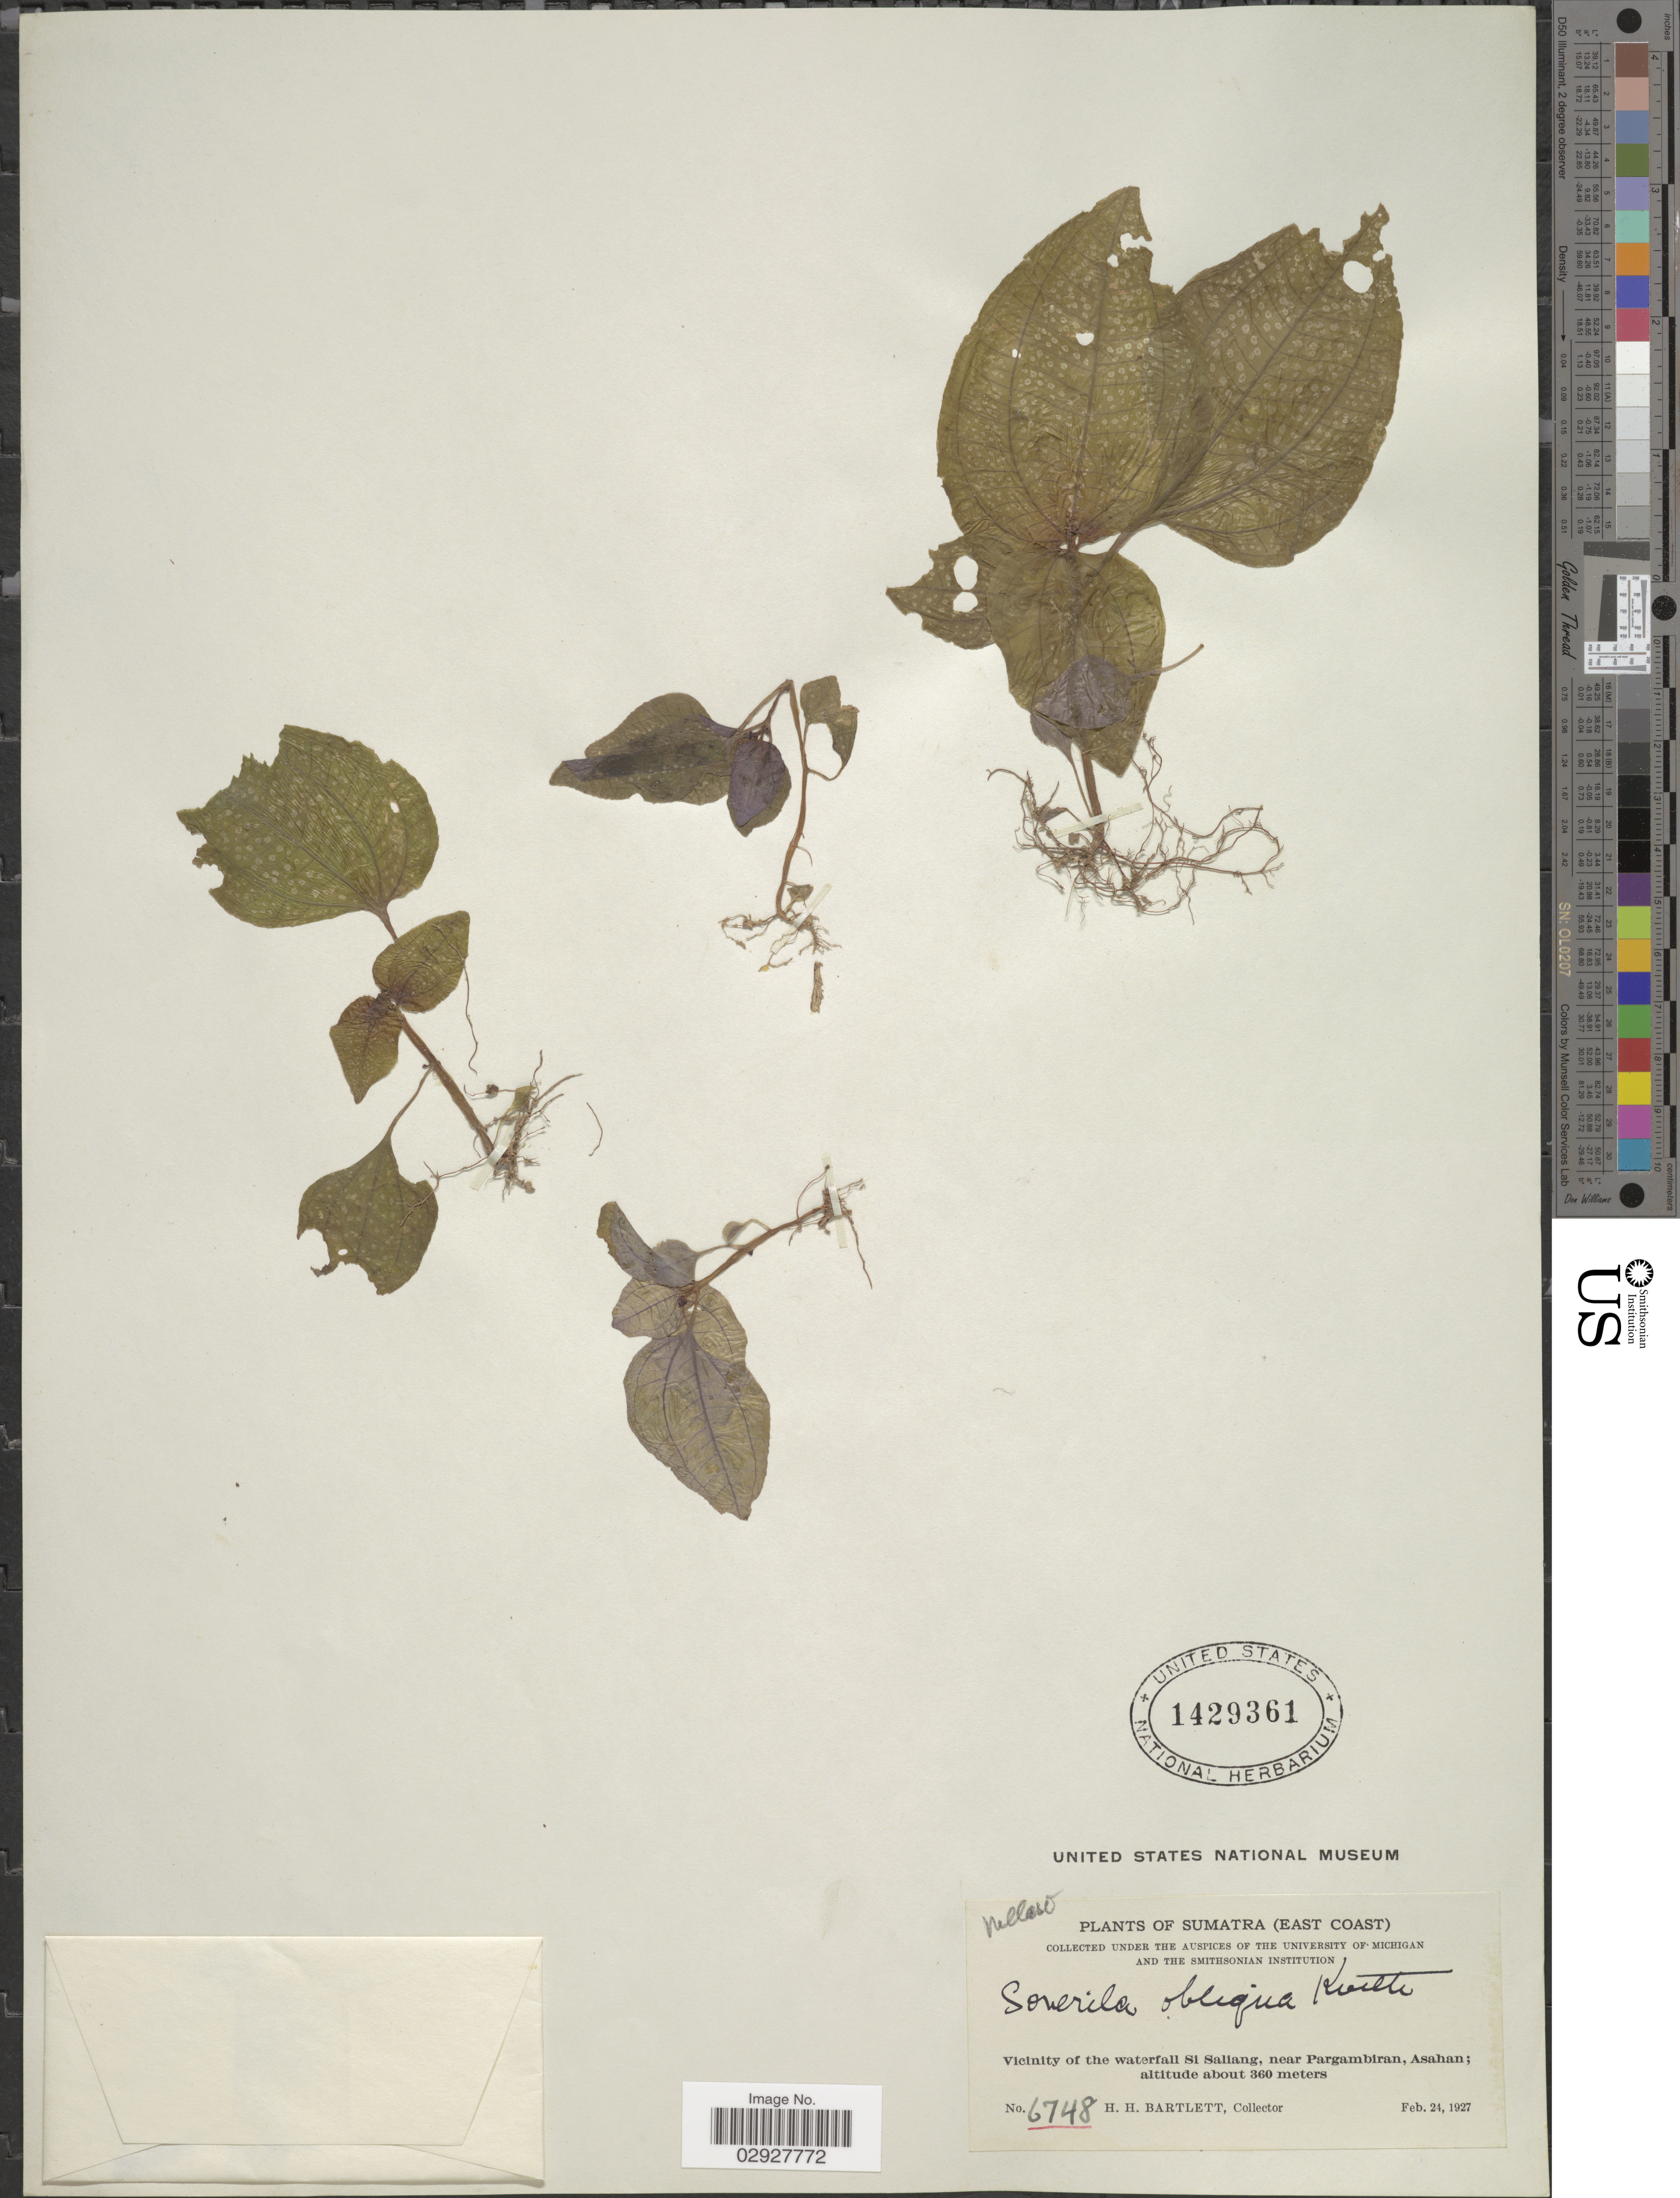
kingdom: Plantae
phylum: Tracheophyta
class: Magnoliopsida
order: Myrtales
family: Melastomataceae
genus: Sonerila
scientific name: Sonerila obliqua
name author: Korth.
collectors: H. H. Bartlett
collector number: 6748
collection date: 1927-02-24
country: Indonesia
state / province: Sumatra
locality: (East Coast). Vicinity of the waterfall Si Saliang, near Pargambiran, Asahan.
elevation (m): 360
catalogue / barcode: US 1429361